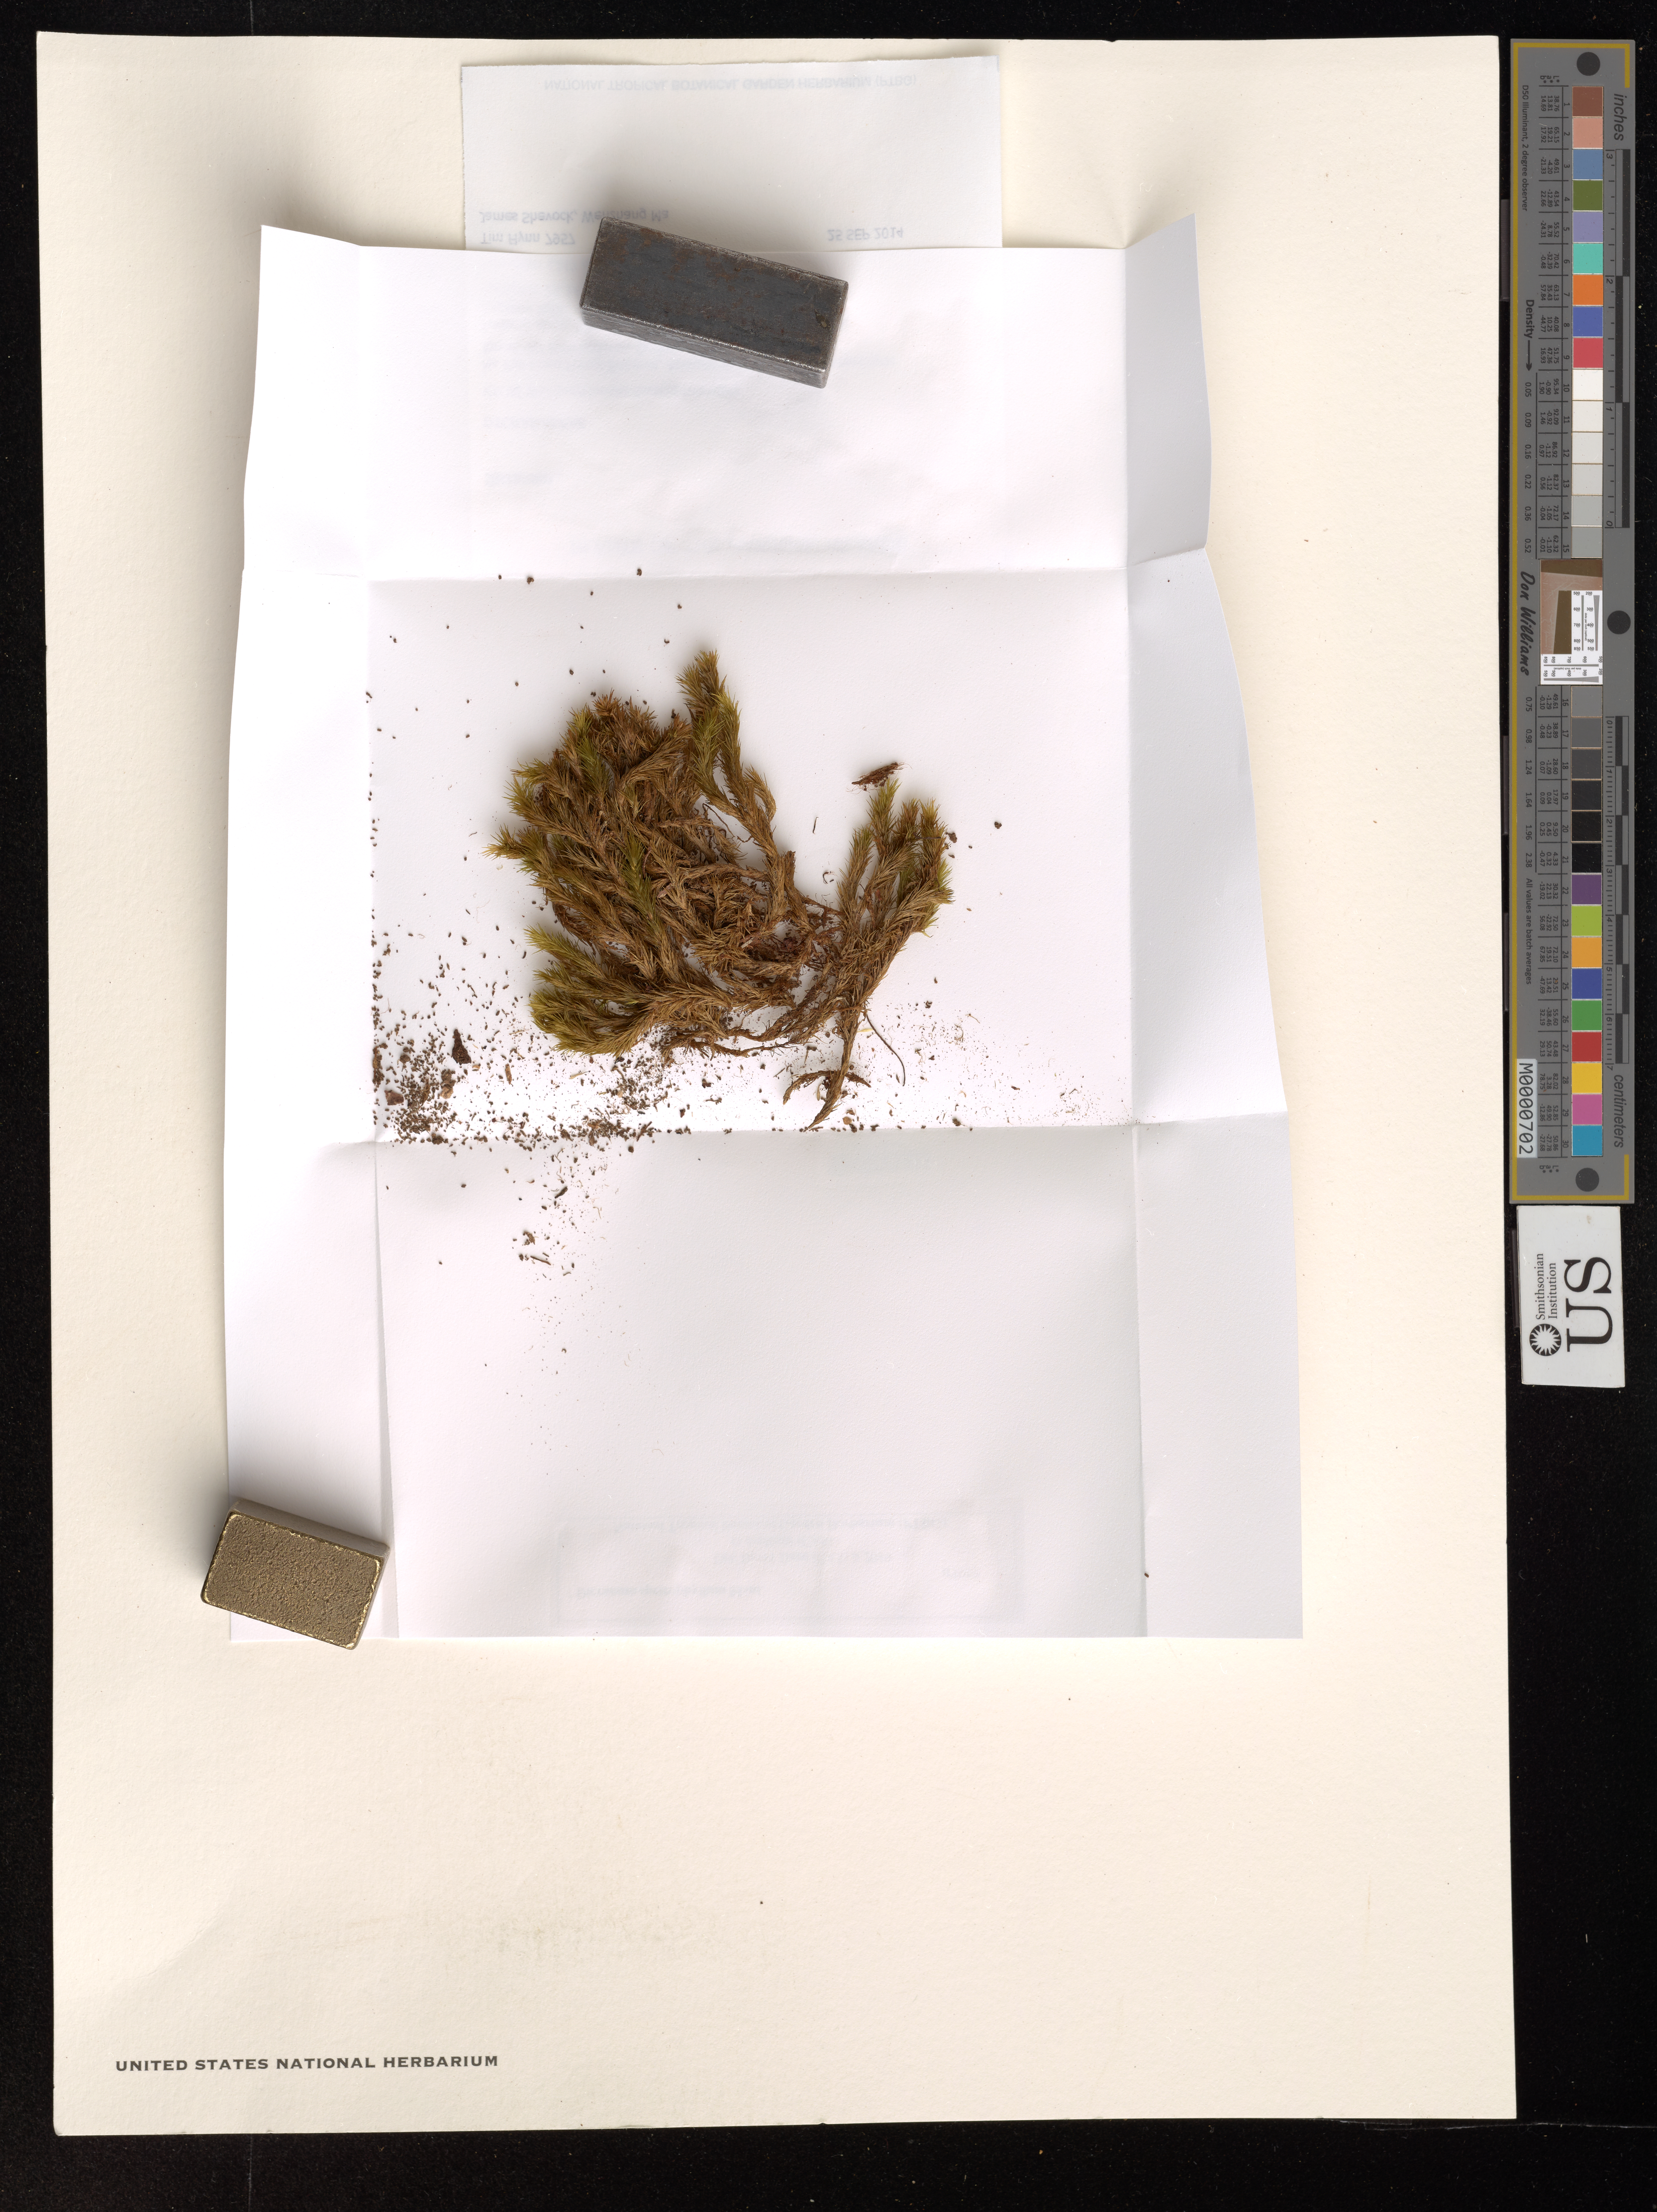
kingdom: Plantae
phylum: Bryophyta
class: Bryopsida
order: Dicranales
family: Dicranaceae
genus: Dicranum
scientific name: Dicranum speirophyllum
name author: Mont.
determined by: Toren, David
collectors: T. Flynn, J. R. Shevock & M. Wenzhang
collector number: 7957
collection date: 2014-09-25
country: United States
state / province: Hawaii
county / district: Kauai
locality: The Hawaiian Islands. Kauai Waimea/Hanalei District boundary. Na Pali-Kona Forest Reserve, Awaawapuhi Trail.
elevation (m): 1247